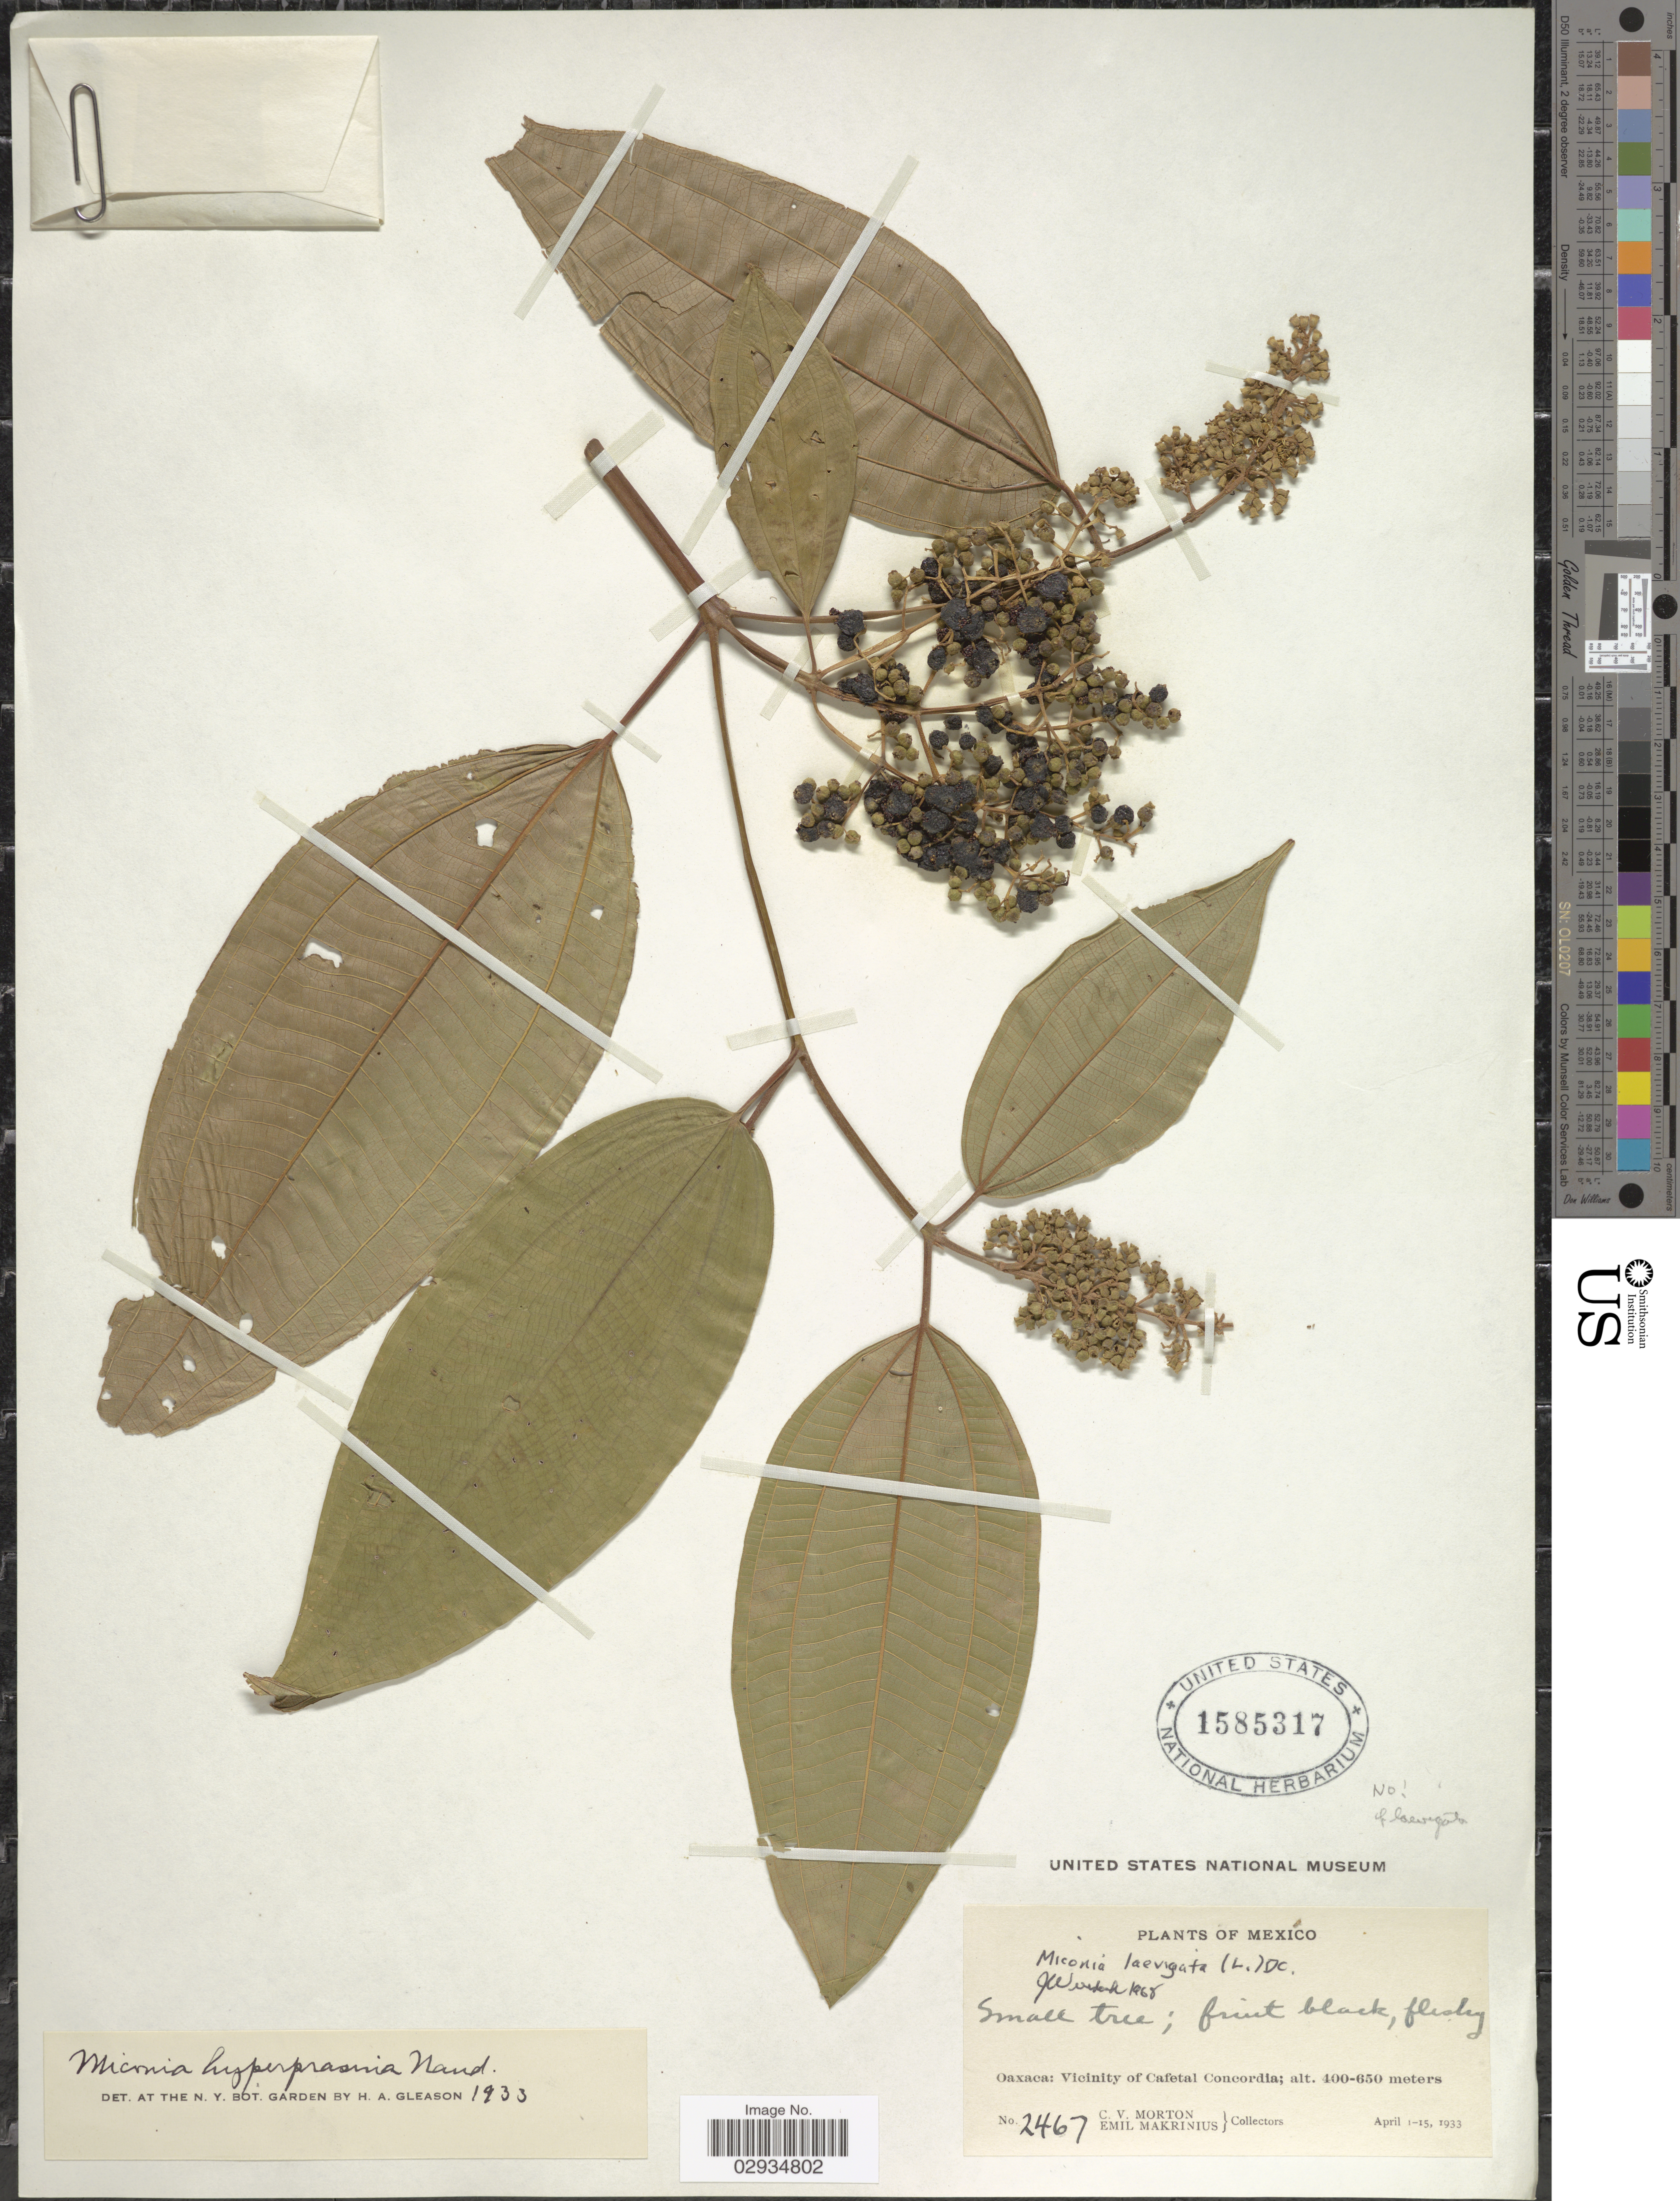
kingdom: Plantae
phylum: Tracheophyta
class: Magnoliopsida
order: Myrtales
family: Melastomataceae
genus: Miconia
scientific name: Miconia laevigata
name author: (L.) D. Don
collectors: C. V. Morton & E. Makrinius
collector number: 2467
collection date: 1933-04-01/1933-04-15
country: Mexico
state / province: Oaxaca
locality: Vicinity of Cafetal Concordia.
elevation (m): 400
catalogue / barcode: US 1585317